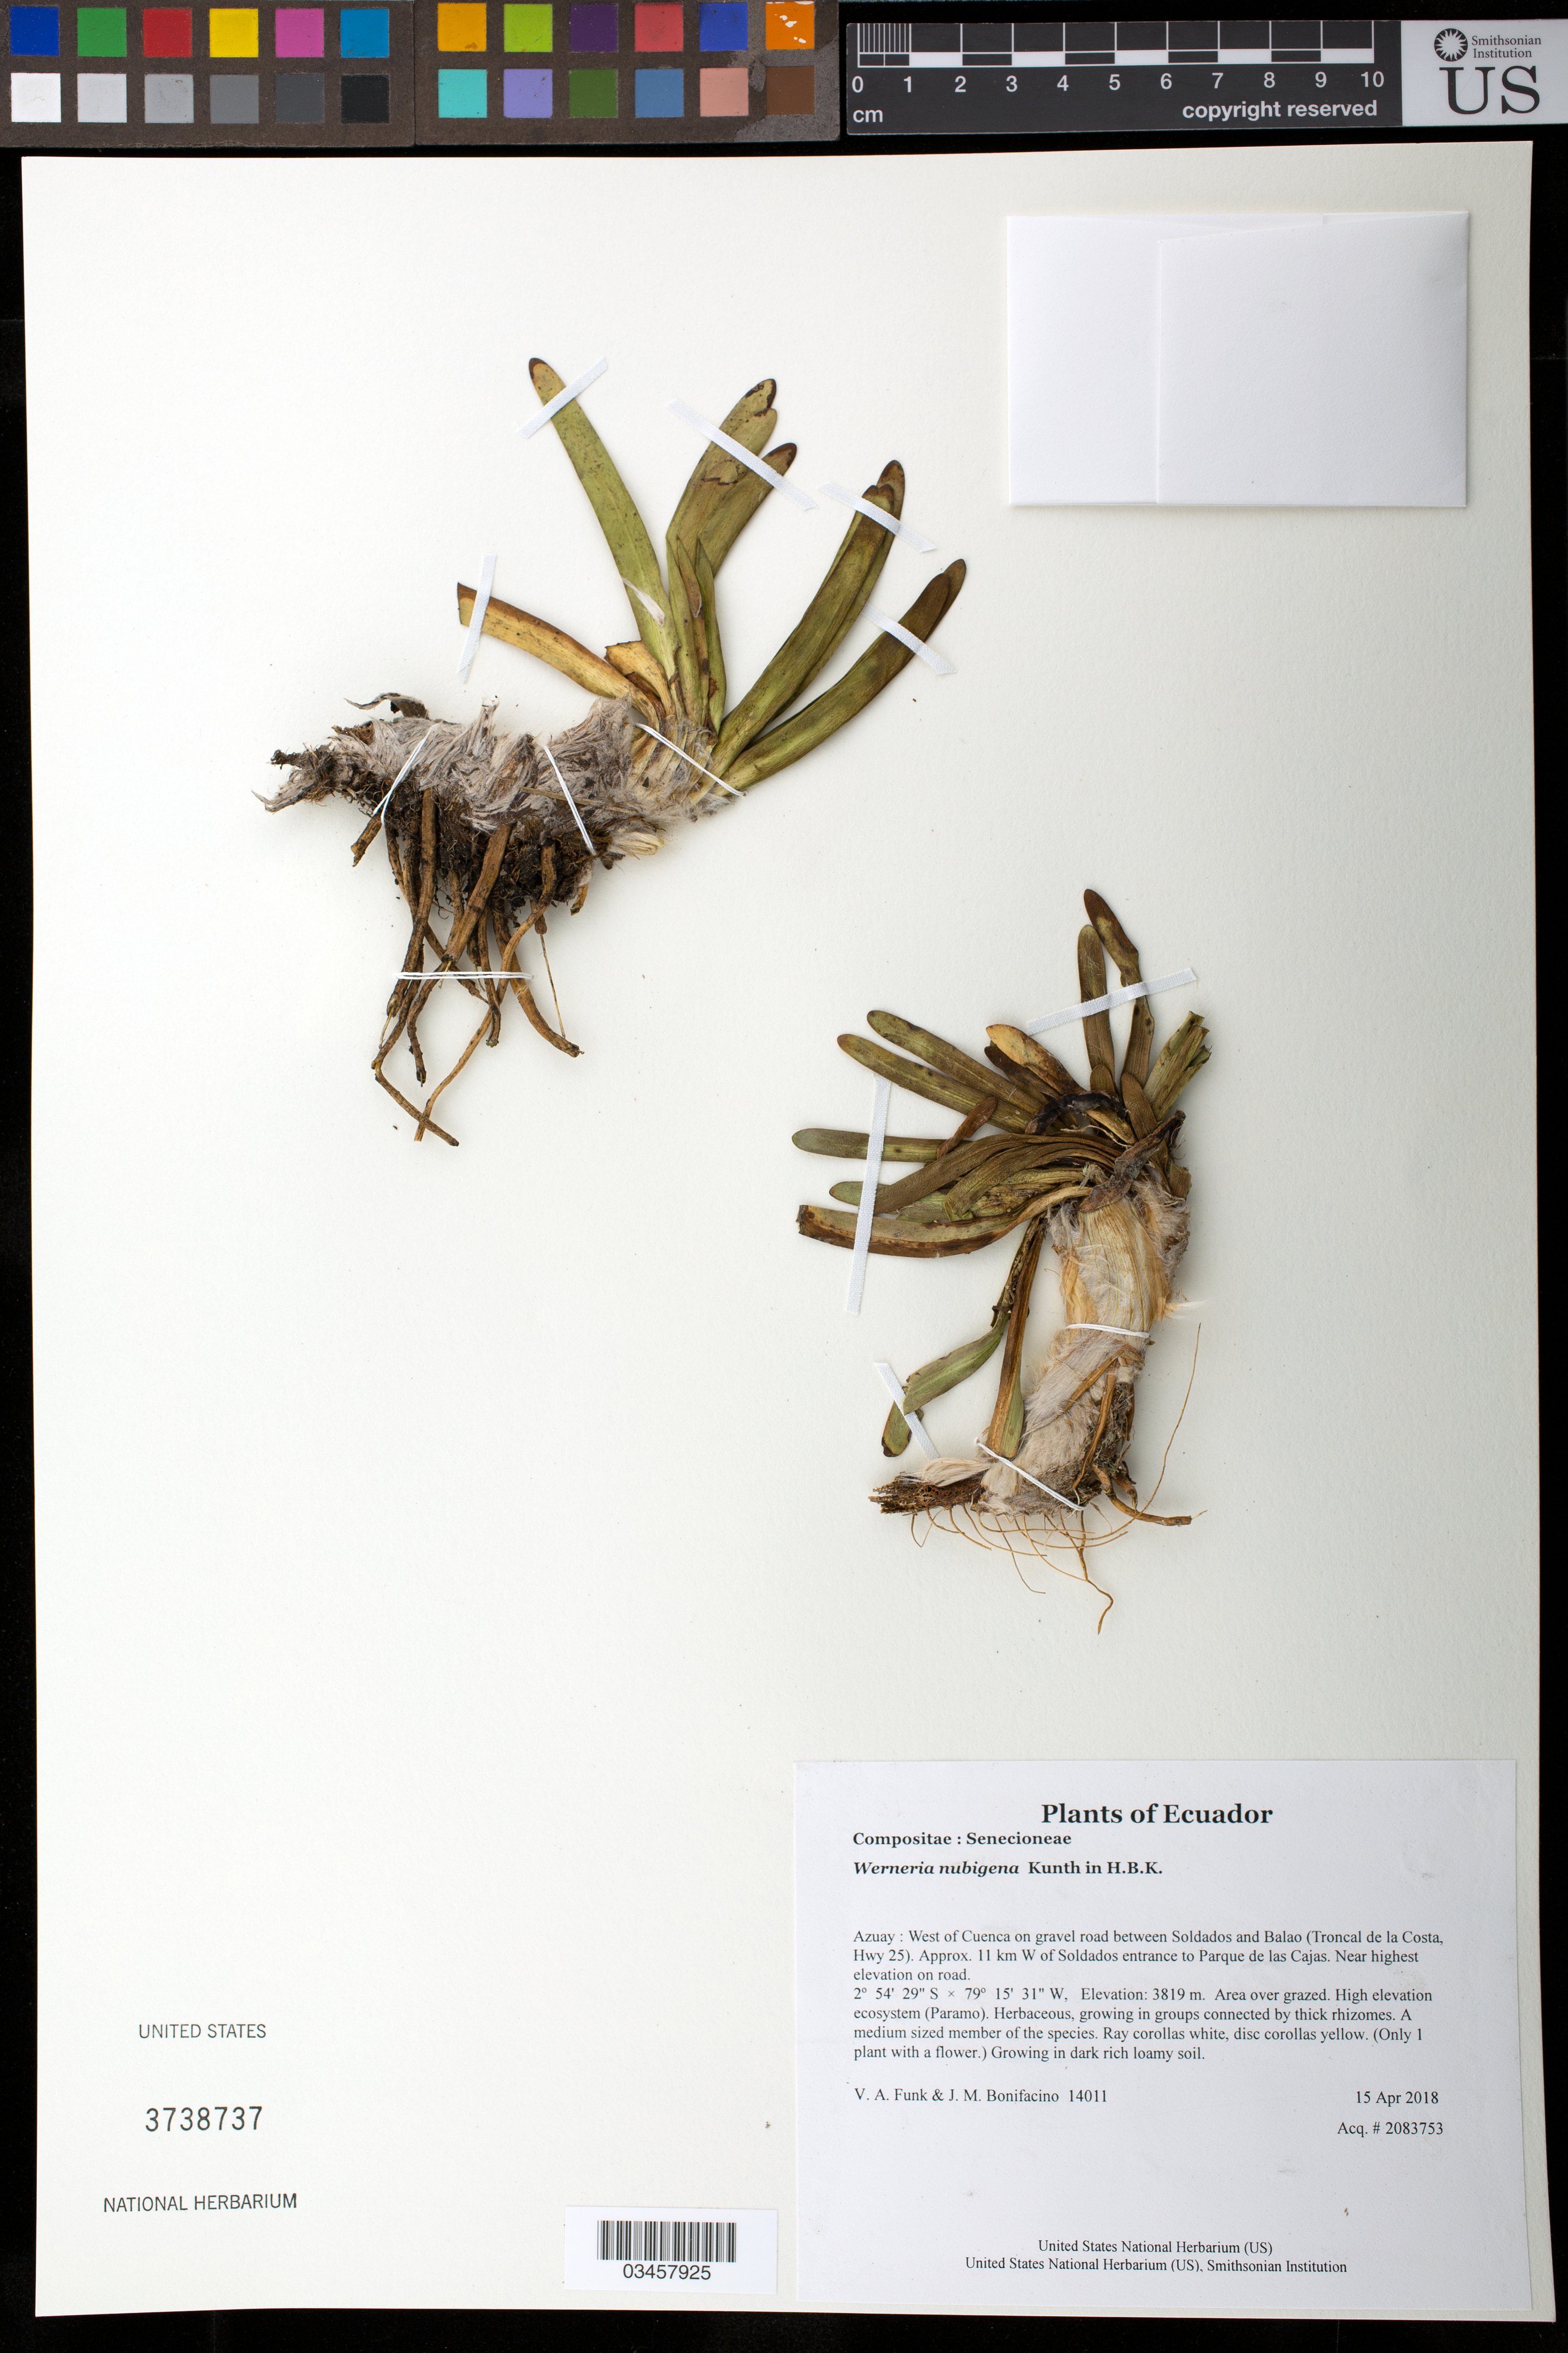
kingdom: Plantae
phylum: Tracheophyta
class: Magnoliopsida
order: Asterales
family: Asteraceae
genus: Werneria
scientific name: Werneria nubigena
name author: Kunth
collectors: V. Funk & M. Bonifacino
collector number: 14011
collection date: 2018-04-15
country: Ecuador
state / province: Azuay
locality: West of Cuenca on gravel road between Soldados and Balao (Troncal de la Costa, Hwy 25). Approx. 11 km W of Soldados entrance to Parque de las Cajas. Near highest elevation on road.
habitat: Area over grazed. High elevation ecosystem (Paramo).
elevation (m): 3819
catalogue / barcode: US 3738737